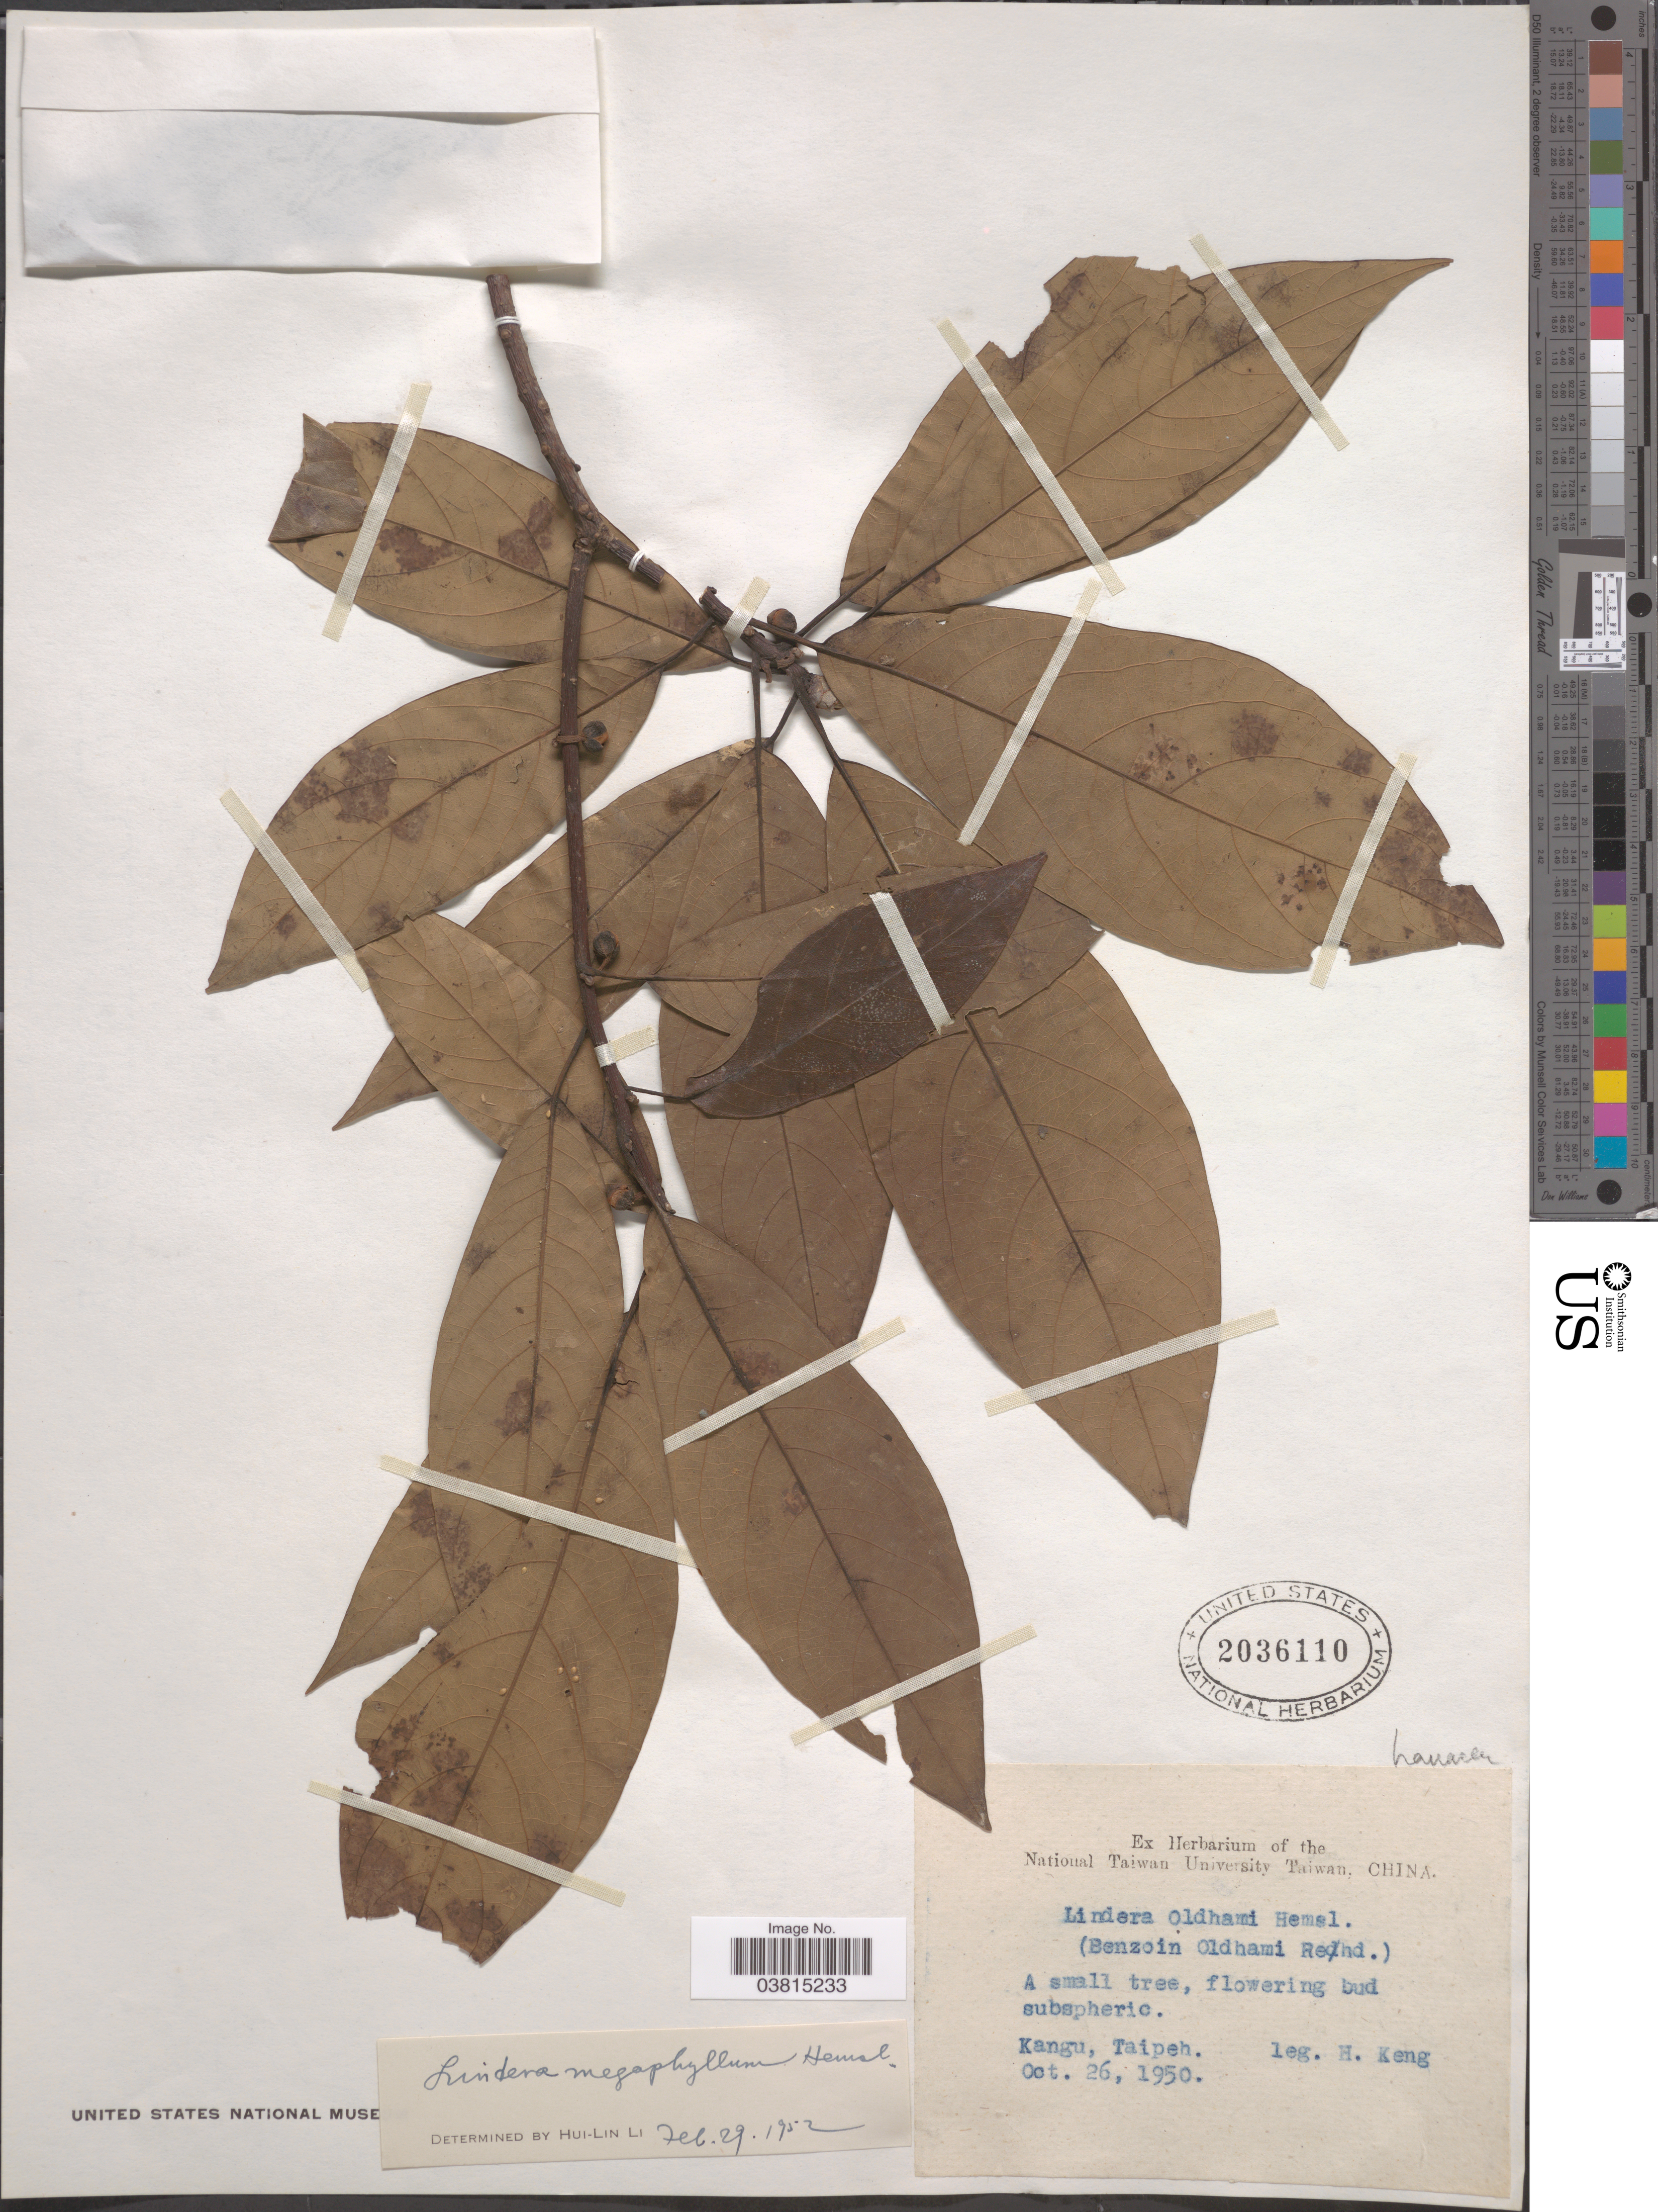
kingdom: Plantae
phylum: Tracheophyta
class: Magnoliopsida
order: Laurales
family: Lauraceae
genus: Lindera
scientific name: Lindera megaphylla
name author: Hemsl.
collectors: H. Keng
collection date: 1950-10-26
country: Taiwan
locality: Kangu, Taipeh.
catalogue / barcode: US 2036110